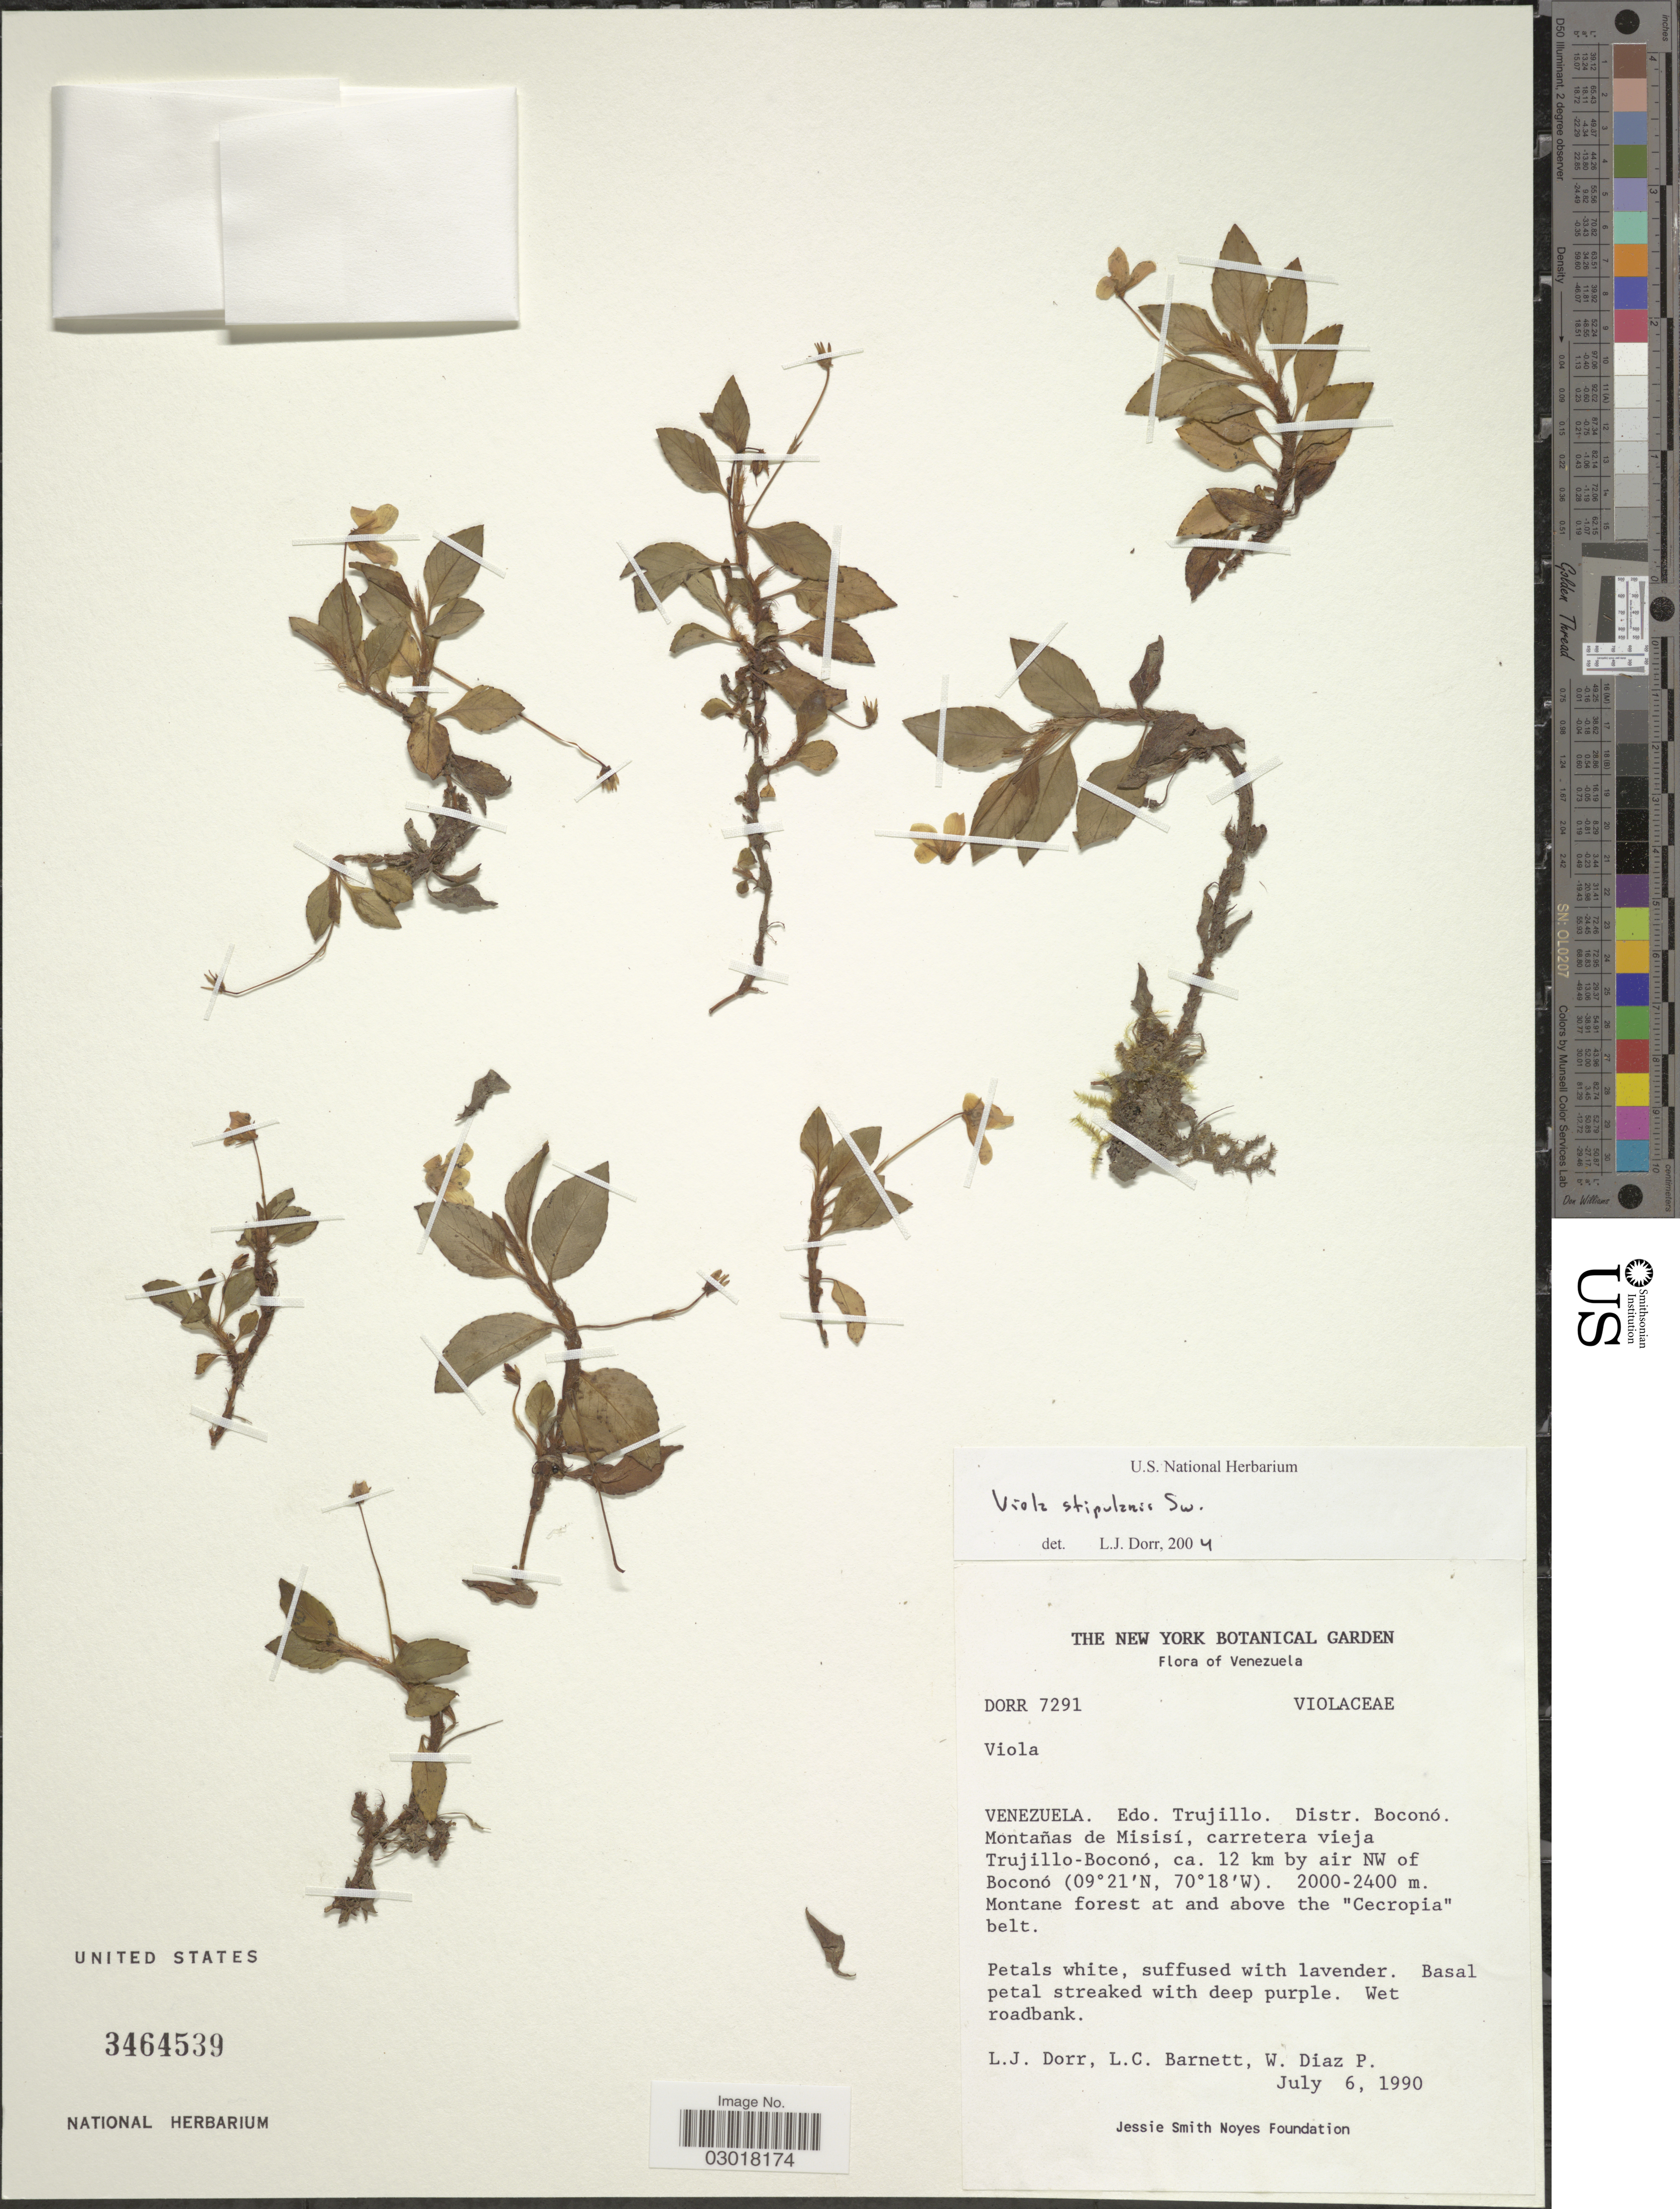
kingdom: Plantae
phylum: Tracheophyta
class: Magnoliopsida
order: Malpighiales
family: Violaceae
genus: Viola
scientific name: Viola stipularis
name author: Sw.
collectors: L. J. Dorr, L. C. Barnett & W. Díaz P.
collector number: DORR 7291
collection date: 1990-07-06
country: Venezuela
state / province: Trujillo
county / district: Boconó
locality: Montañas de Misisi, carretera vieja Trujillo-Boconó, ca. 12 km by air NW of Boconó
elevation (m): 2000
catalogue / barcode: US 3464539